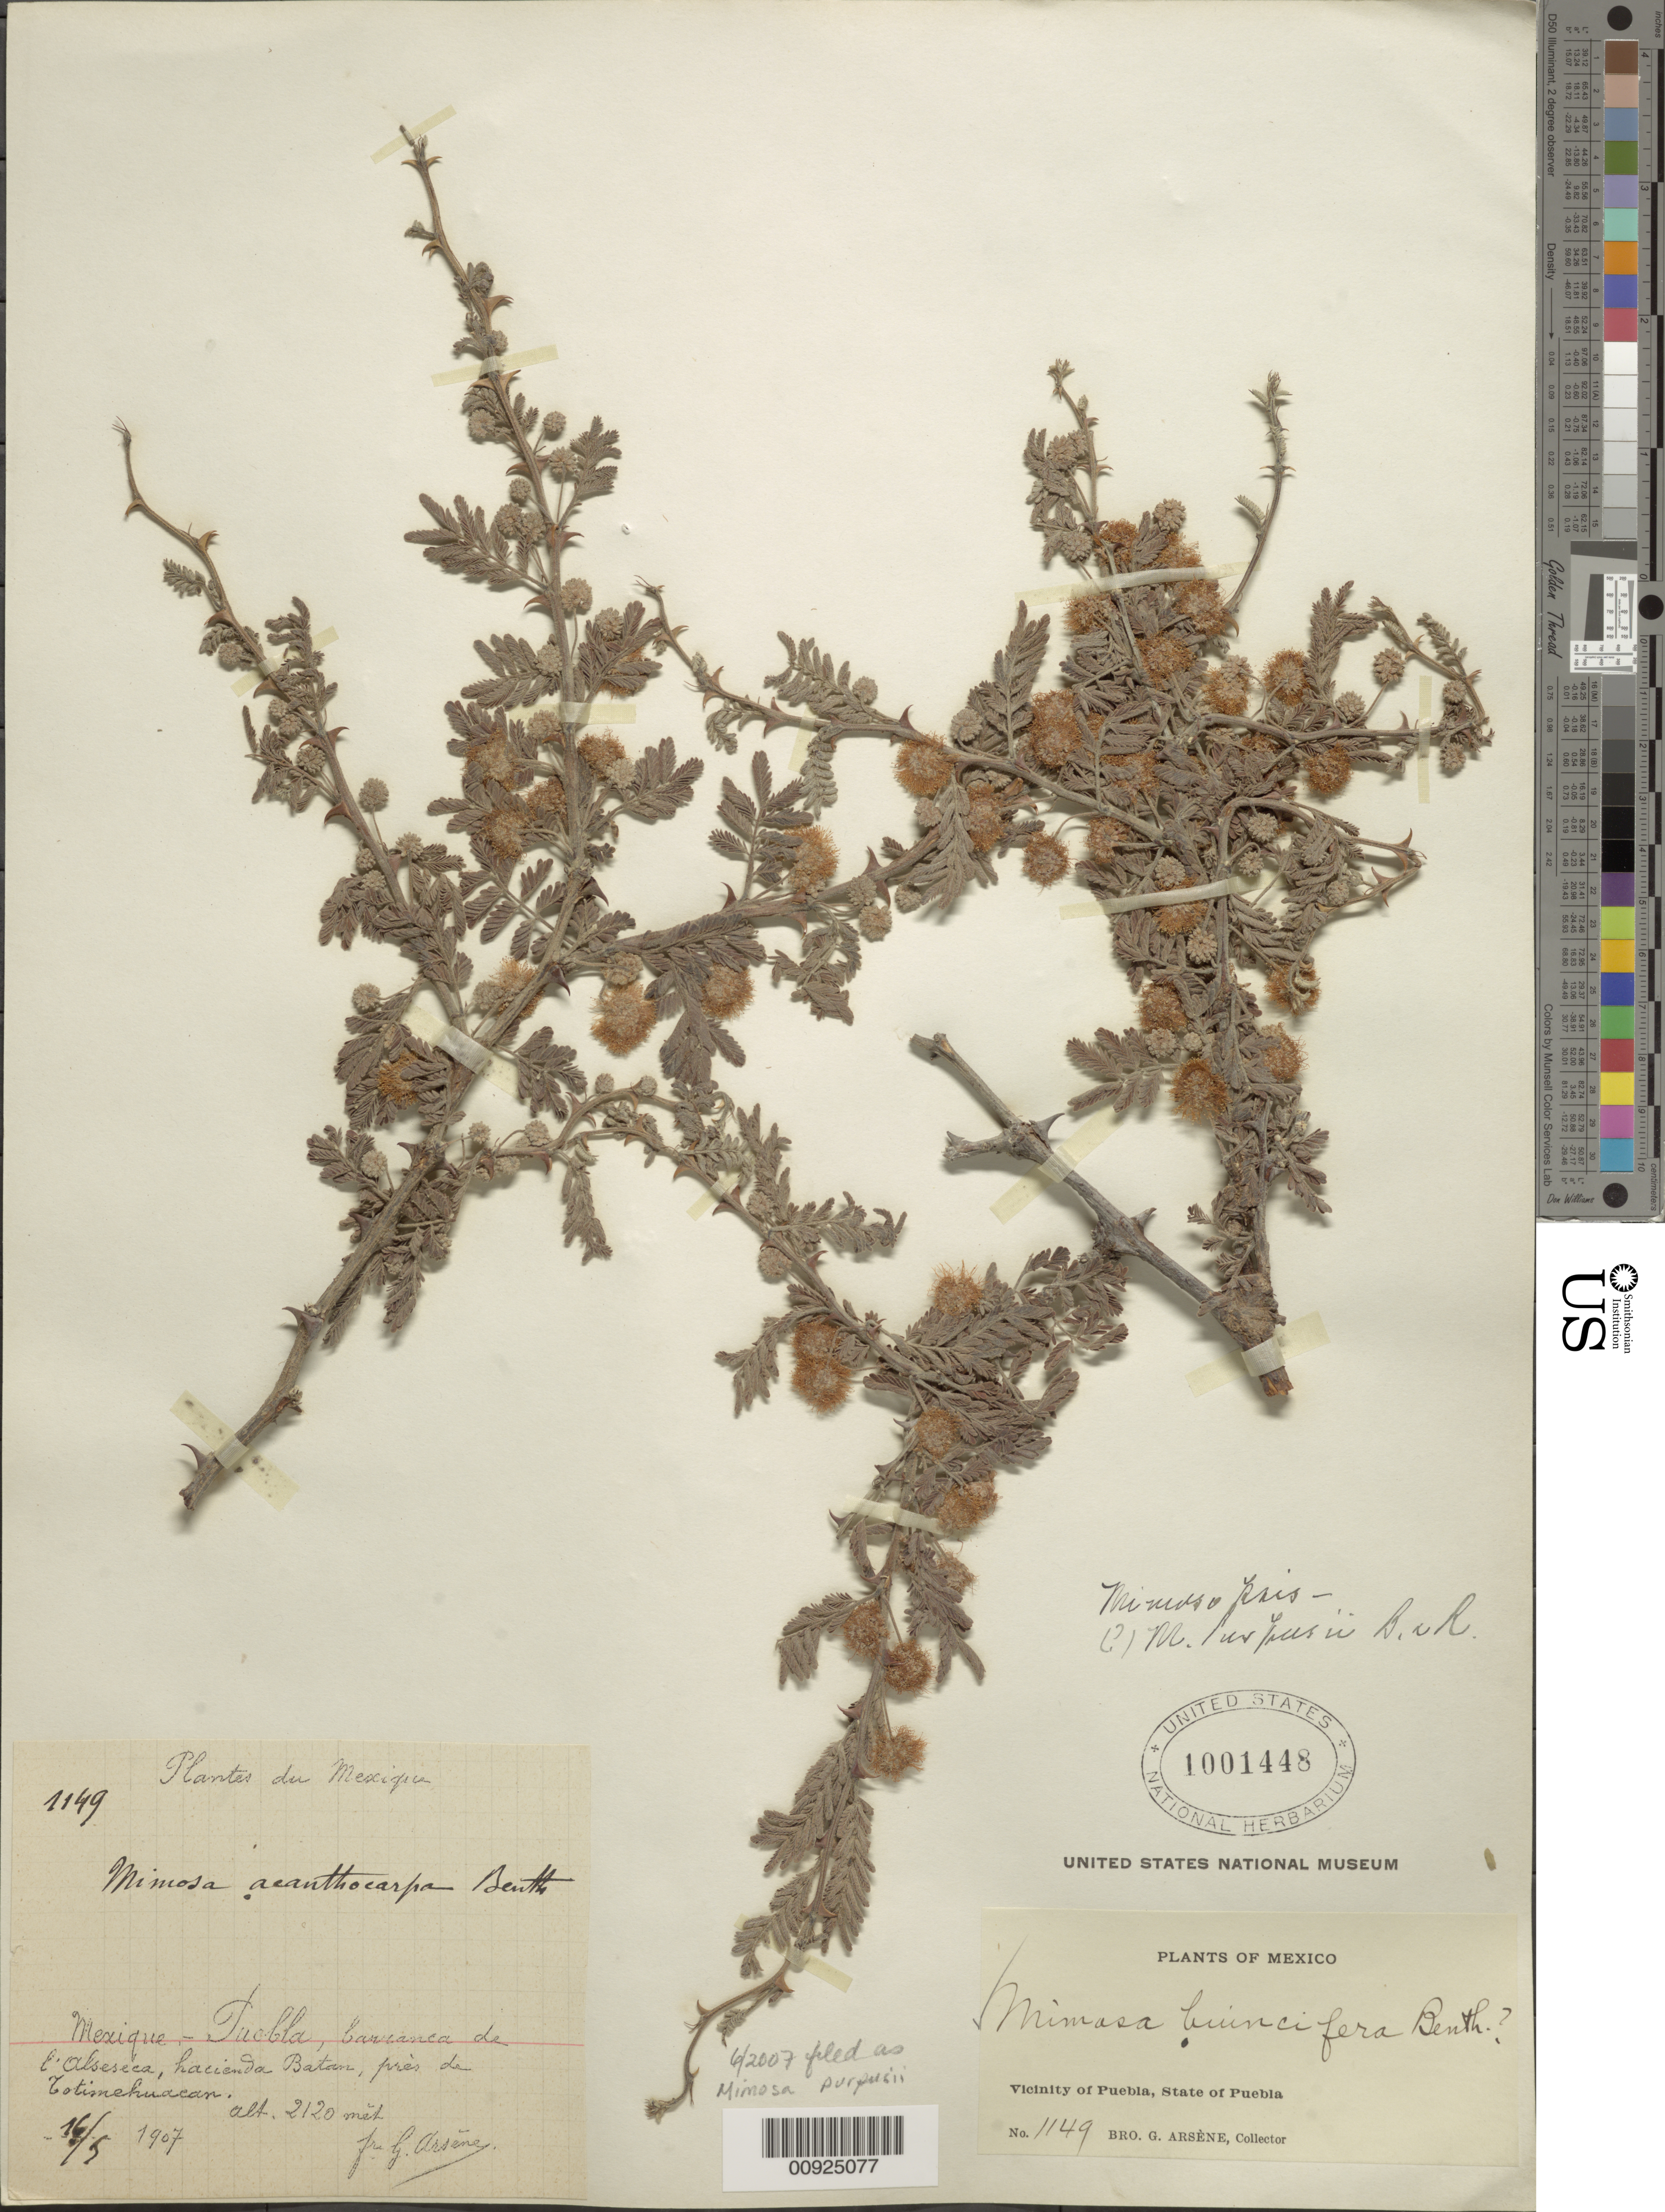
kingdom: Plantae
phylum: Tracheophyta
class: Magnoliopsida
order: Fabales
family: Fabaceae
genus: Mimosa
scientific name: Mimosa purpusii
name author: Brandegee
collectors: Bro. G. Arsène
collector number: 1149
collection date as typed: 16 May 1907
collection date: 1907-05-16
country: Mexico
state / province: Puebla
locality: Puebla, barranca de l'Alseseca, hacienda Batan, près de Totimehuacan.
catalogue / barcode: US 1001448